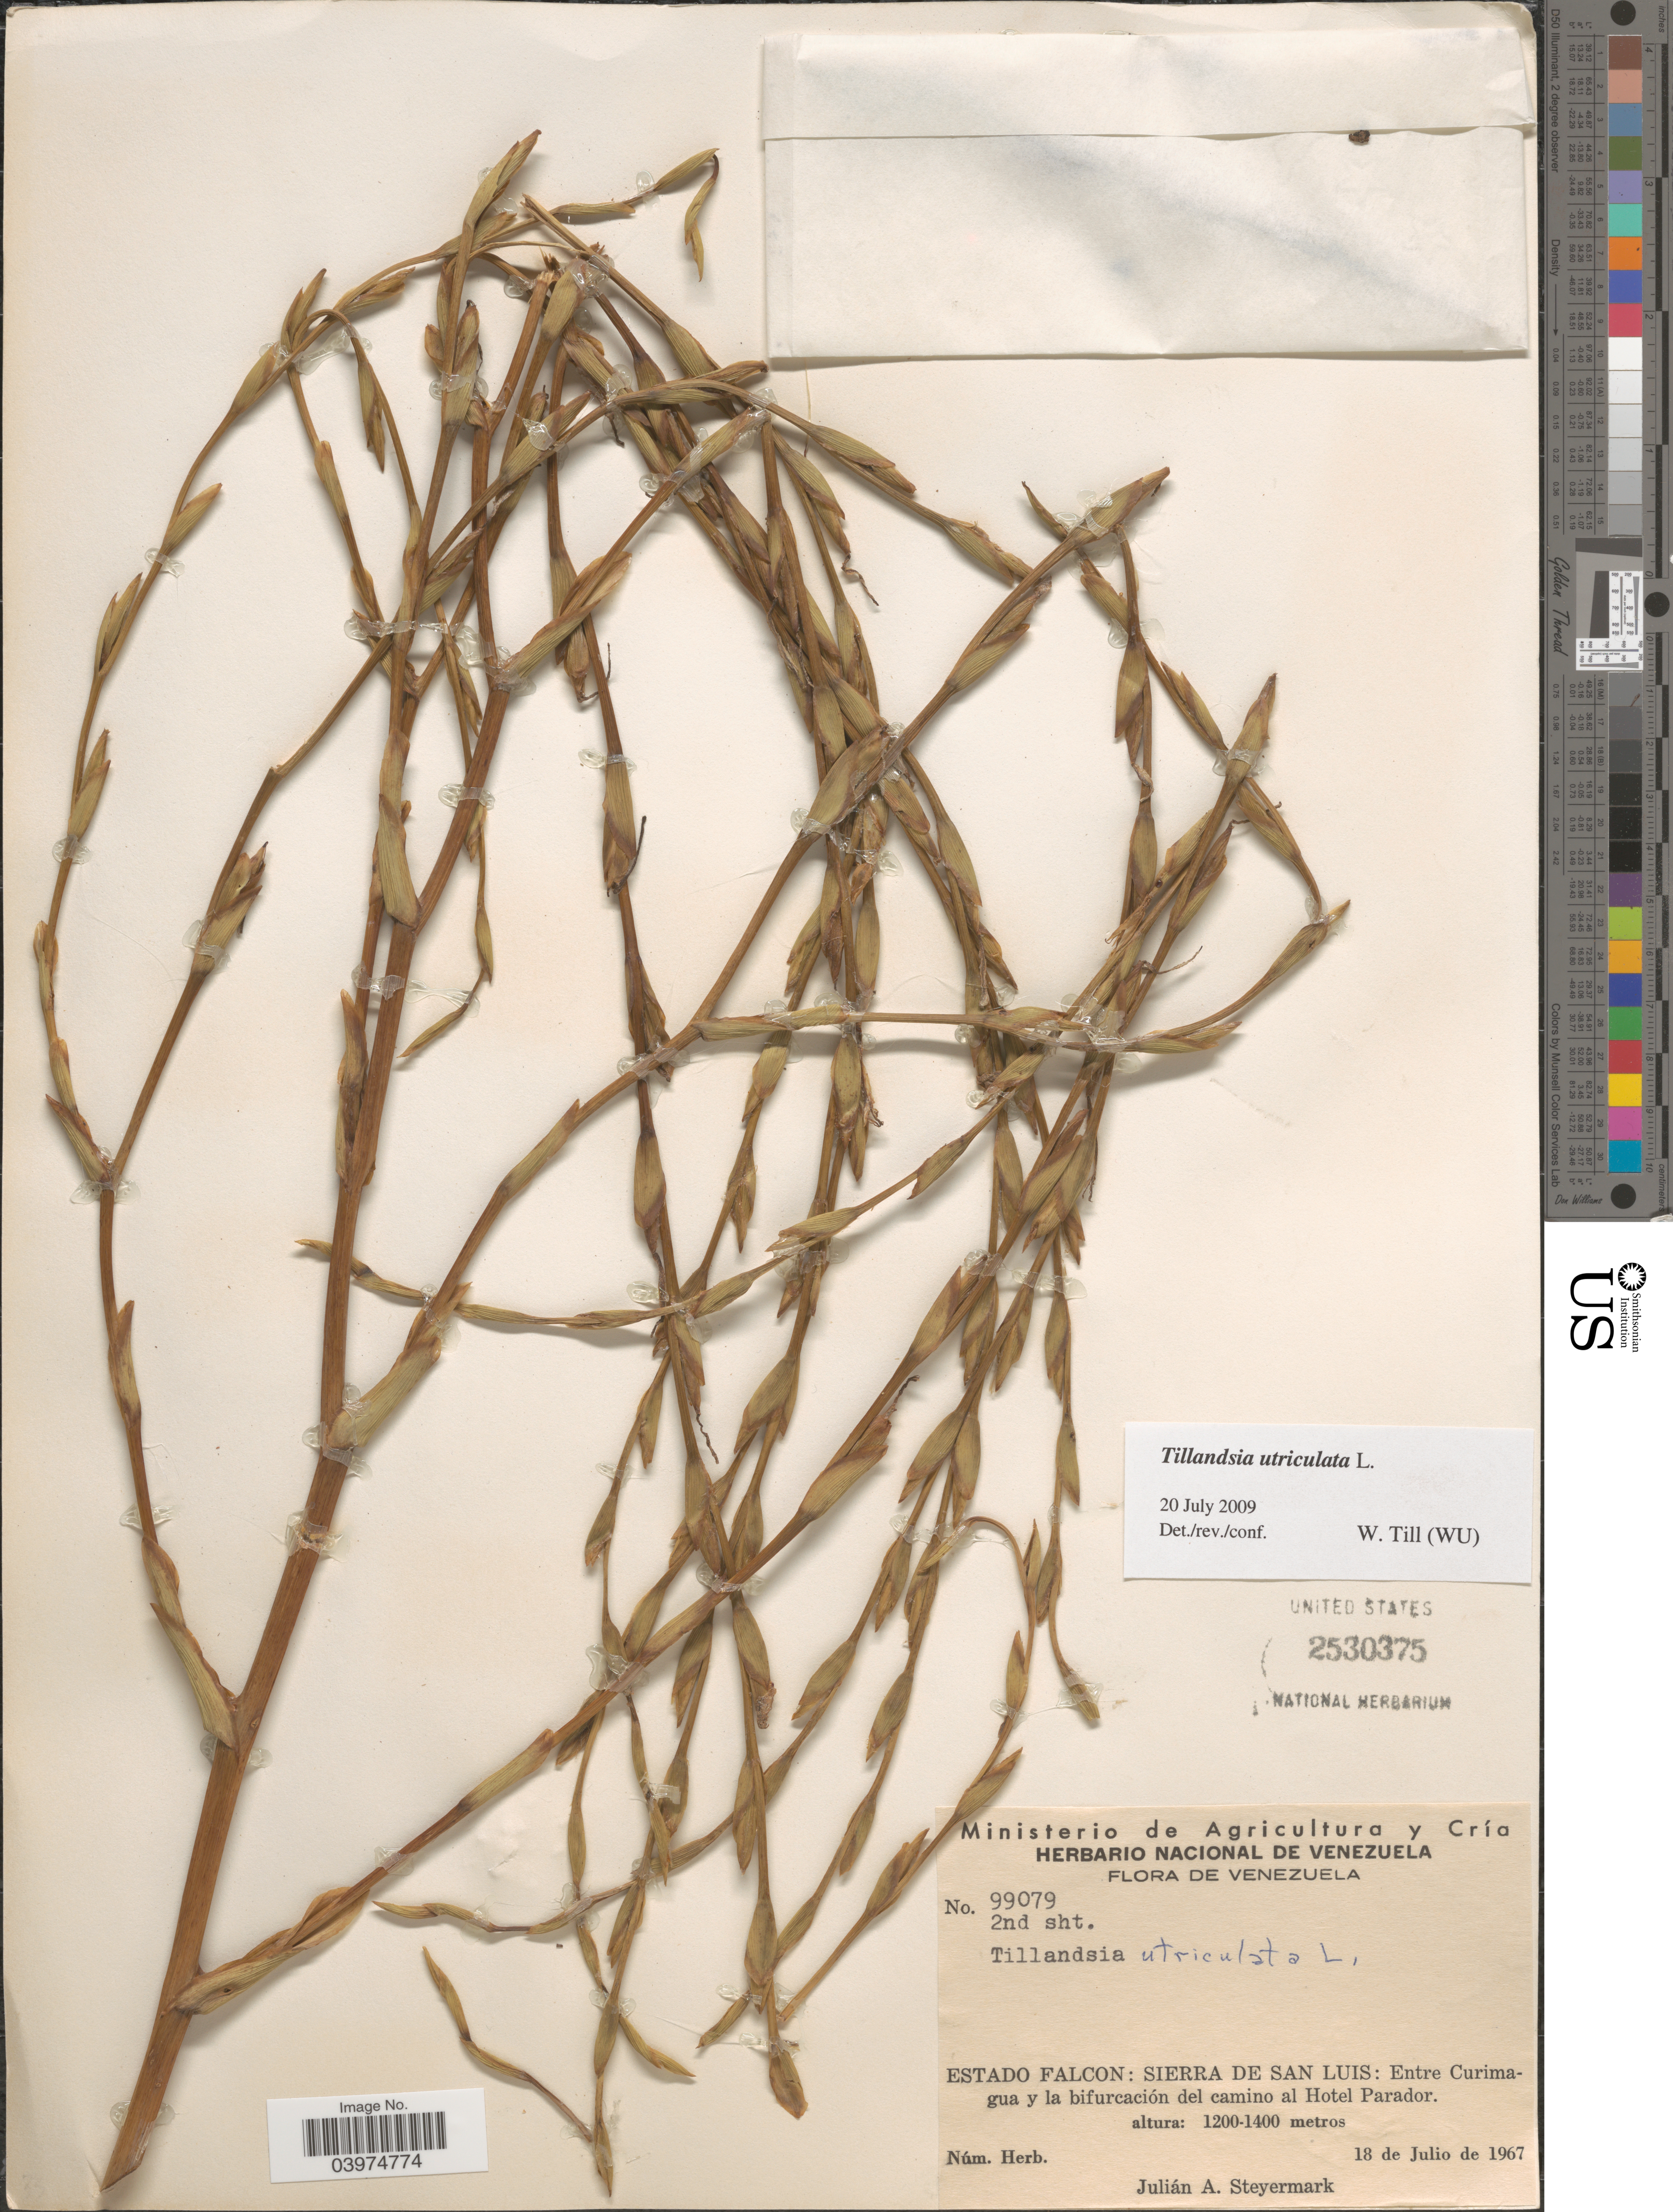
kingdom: Plantae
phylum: Tracheophyta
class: Liliopsida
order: Poales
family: Bromeliaceae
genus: Tillandsia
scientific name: Tillandsia utriculata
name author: L.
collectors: J. Steyermark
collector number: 99079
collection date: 1967-07-18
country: Venezuela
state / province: Falcon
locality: Estado Falcon: Sierra de San Luis: Entre Curimagua y la bifurcación del camino al Hotel Parador.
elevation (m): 1200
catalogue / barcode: US 2530375